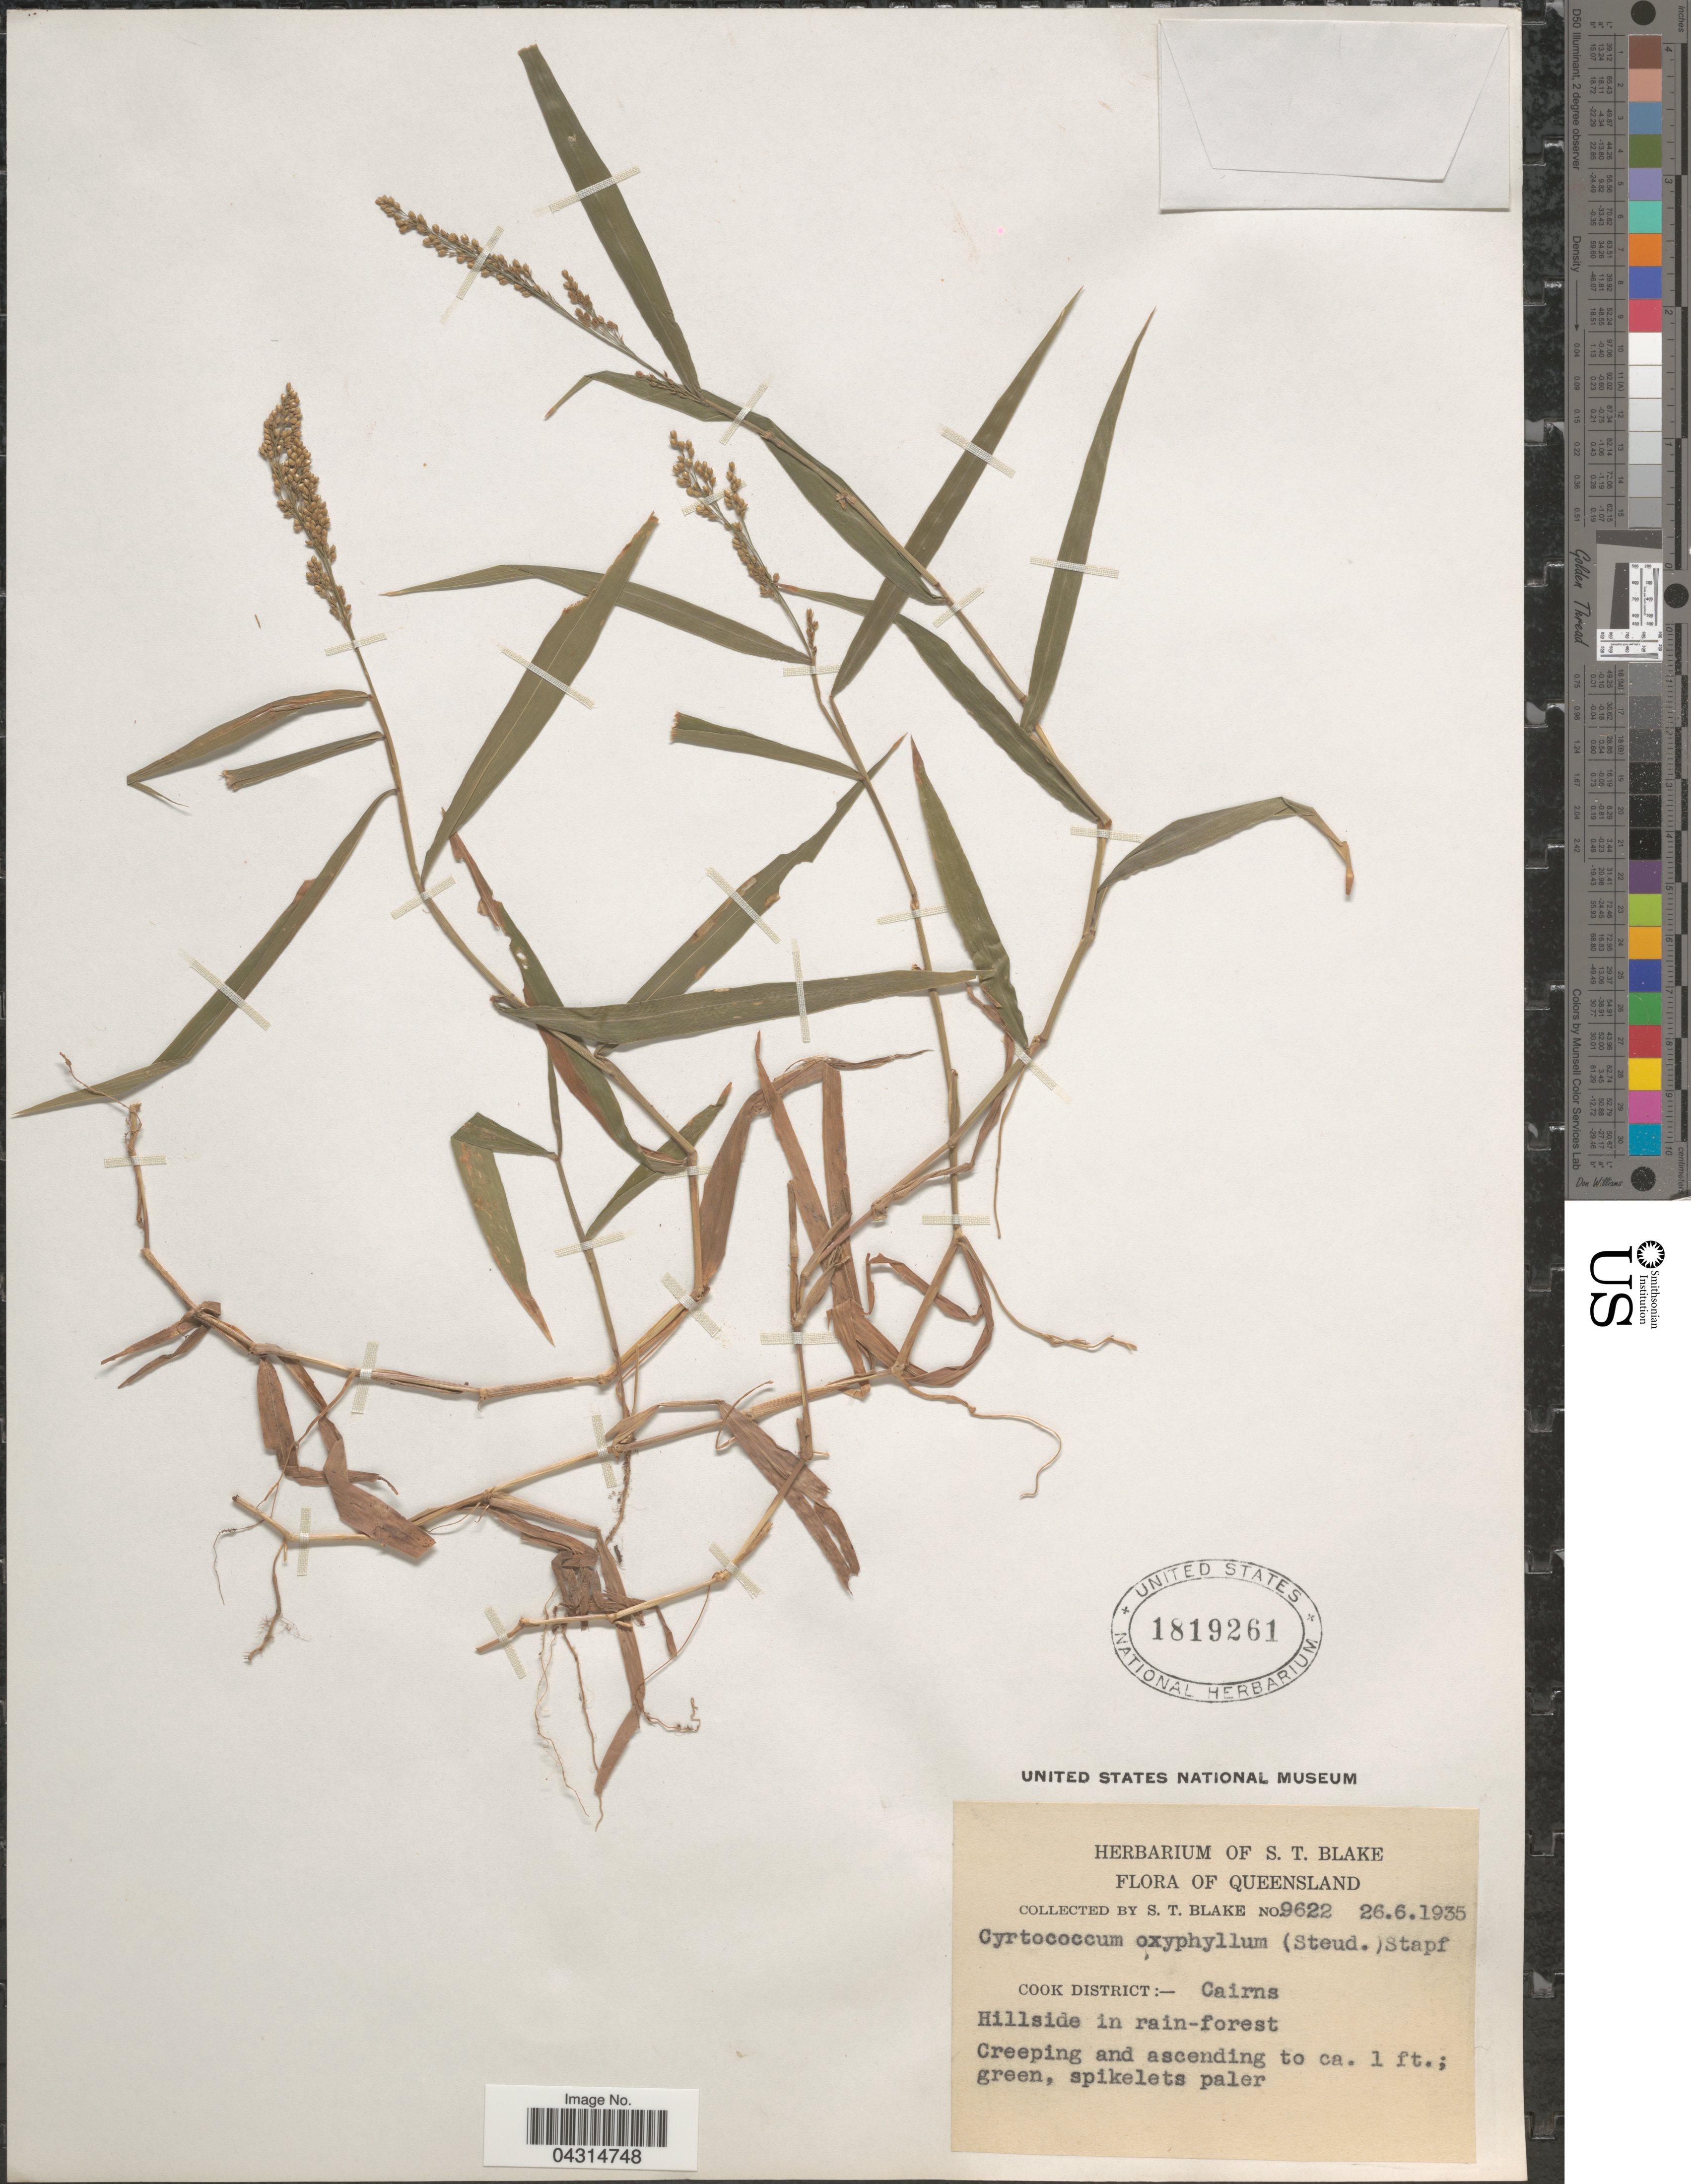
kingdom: Plantae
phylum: Tracheophyta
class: Liliopsida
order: Poales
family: Poaceae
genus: Cyrtococcum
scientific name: Cyrtococcum oxyphyllum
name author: (Steud.) Stapf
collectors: S. T. Blake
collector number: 9622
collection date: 1935-06-26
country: Australia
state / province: Queensland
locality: Cook District: Cairns. Hillside in rain-forest.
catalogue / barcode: US 1819261